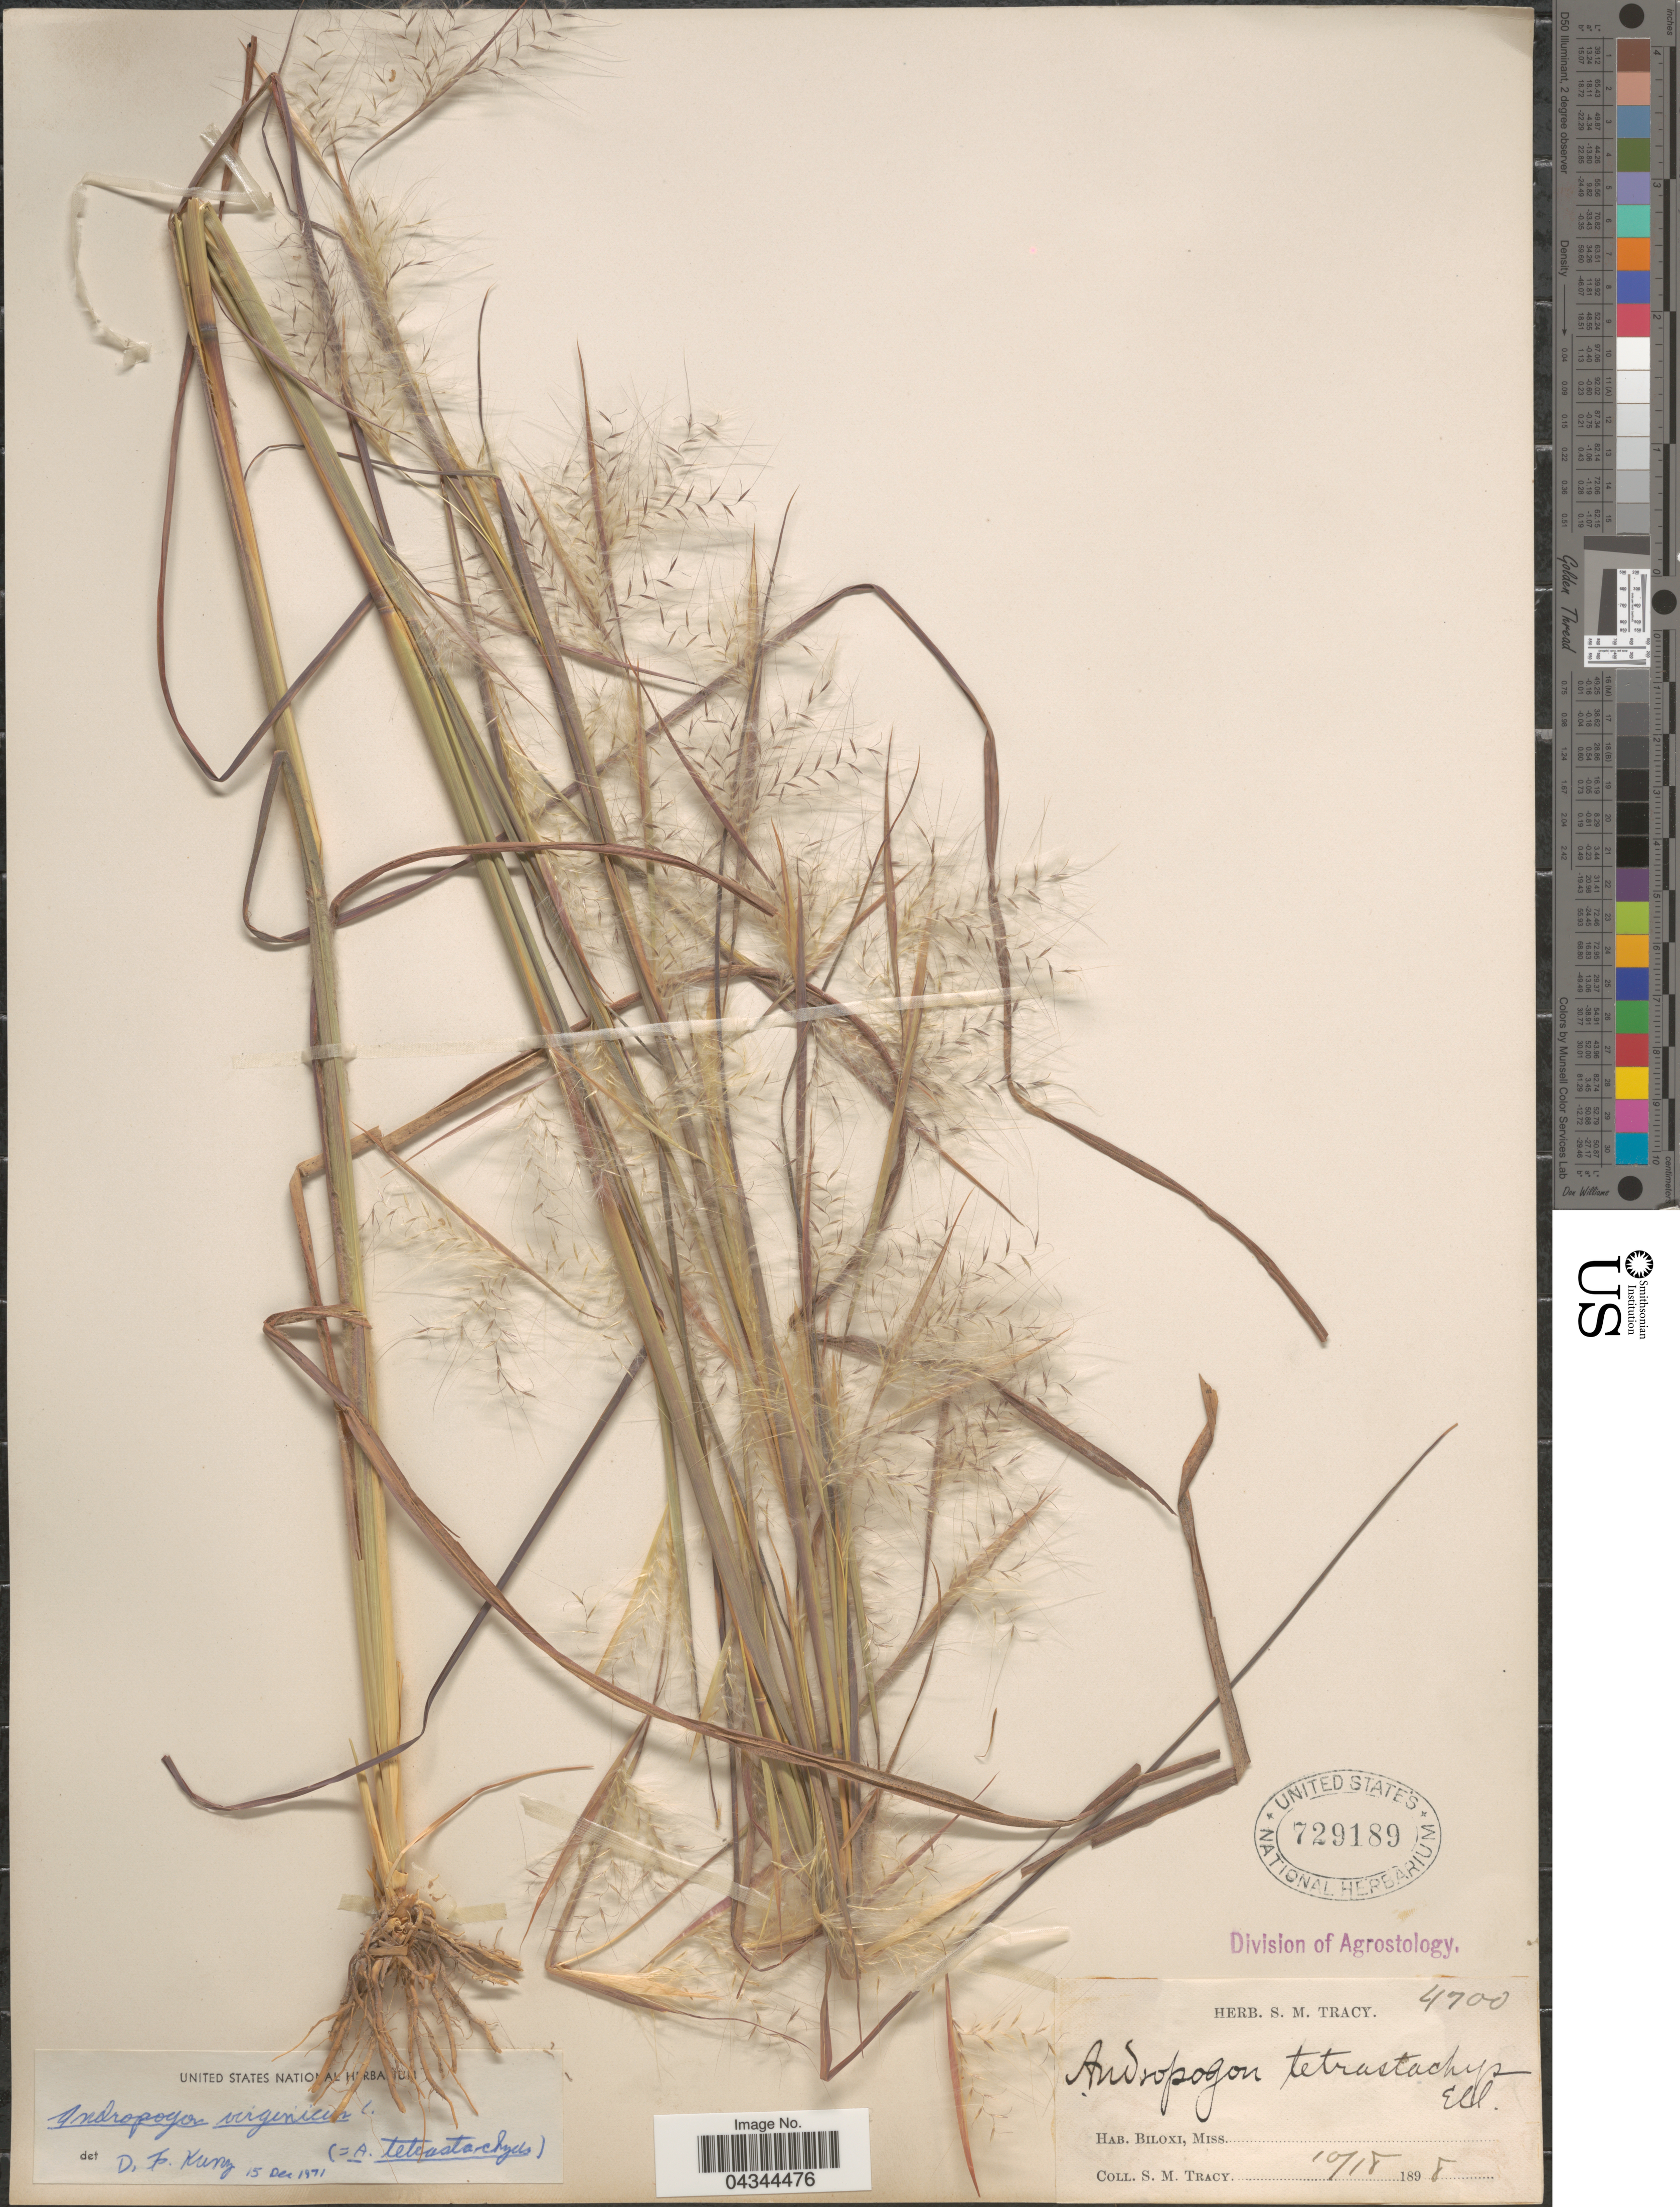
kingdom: Plantae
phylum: Tracheophyta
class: Liliopsida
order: Poales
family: Poaceae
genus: Andropogon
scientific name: Andropogon virginicus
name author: L.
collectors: S. M. Tracy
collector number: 4700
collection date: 1898-10-18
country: United States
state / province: Mississippi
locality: Biloxi.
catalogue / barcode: US 729189